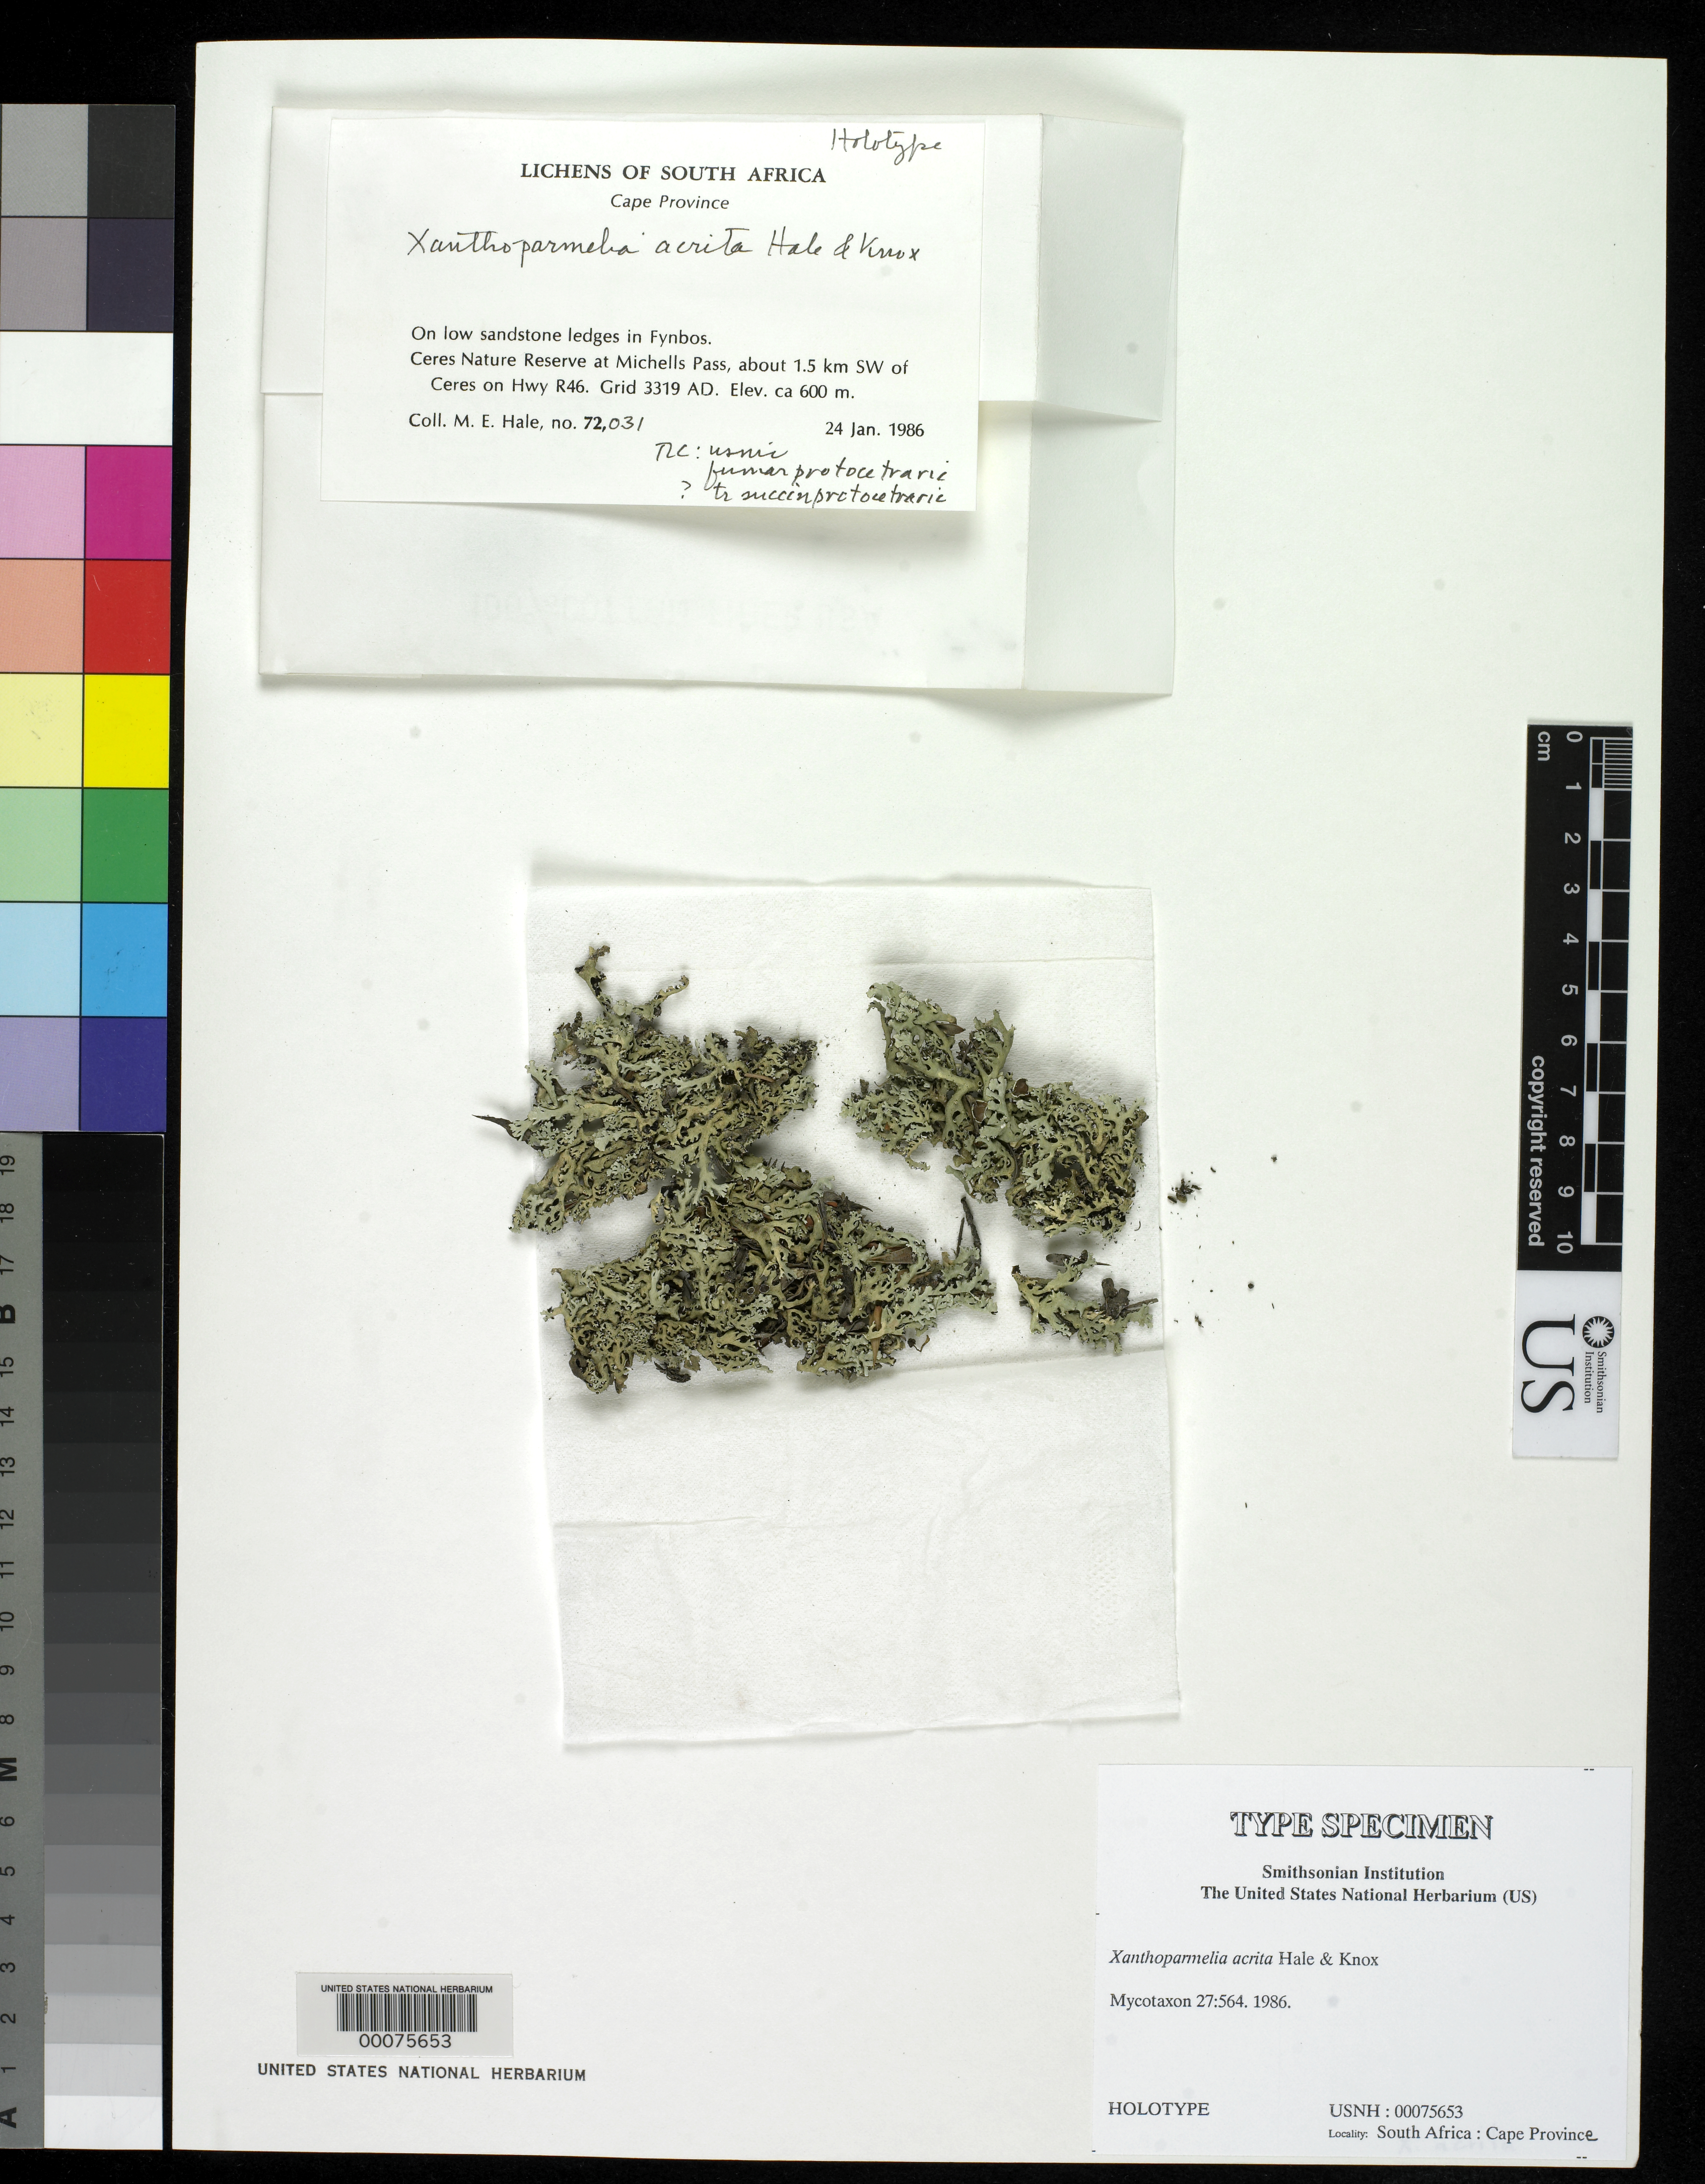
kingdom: Fungi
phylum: Ascomycota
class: Lecanoromycetes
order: Lecanorales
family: Parmeliaceae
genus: Xanthoparmelia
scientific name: Xanthoparmelia acrita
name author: D. Knox & Hale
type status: Holotype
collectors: M. Hale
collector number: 72031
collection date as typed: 24 Jan 1986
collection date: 1986-01-24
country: South Africa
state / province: Western Cape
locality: Grid 3319 AD. Ceres Nature Reserve at Michells Pass, ca. 1.5 km SW of Ceres on Hwy R46, on low sandstone ledges in Fynbos.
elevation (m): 600